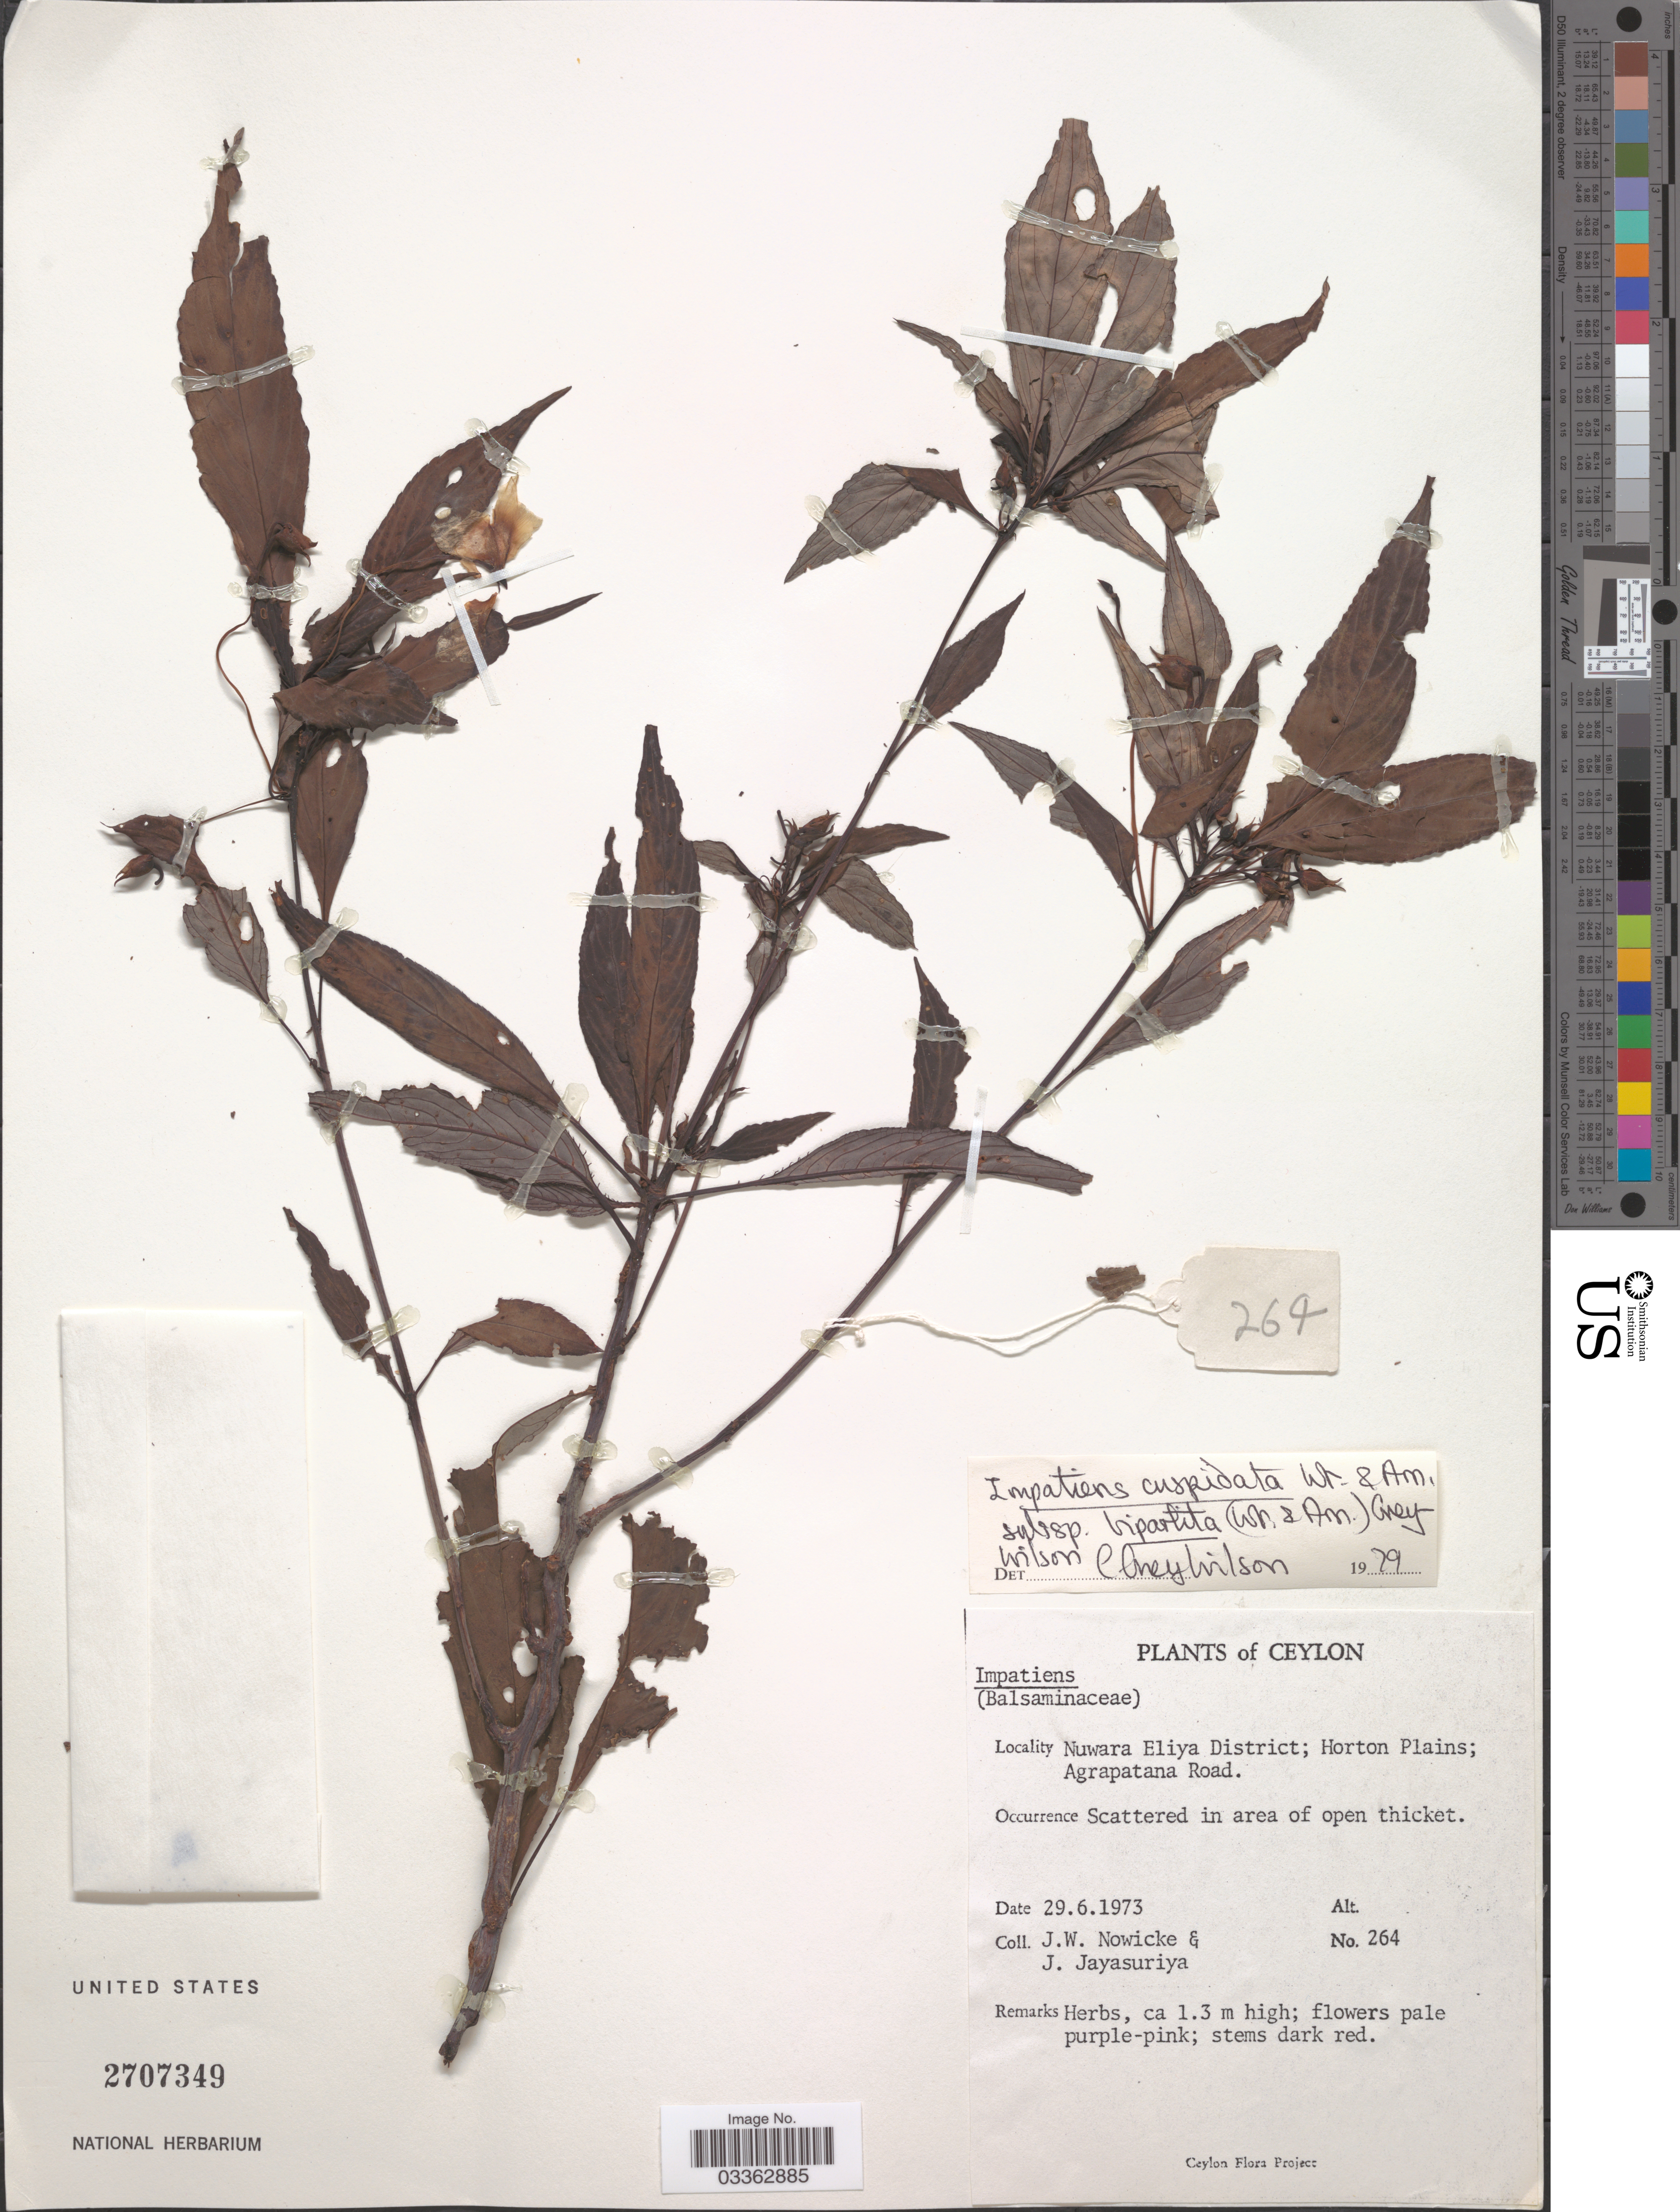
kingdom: Plantae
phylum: Tracheophyta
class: Magnoliopsida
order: Ericales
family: Balsaminaceae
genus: Impatiens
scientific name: Impatiens cuspidata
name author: Wight & Arn.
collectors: J. W. Nowicke & J. Jayasuriya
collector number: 264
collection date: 1973-06-29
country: Sri Lanka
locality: Ceylon. Nuwara Eliya District; Horton Plains; Agrapatana Road.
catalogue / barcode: US 2707349